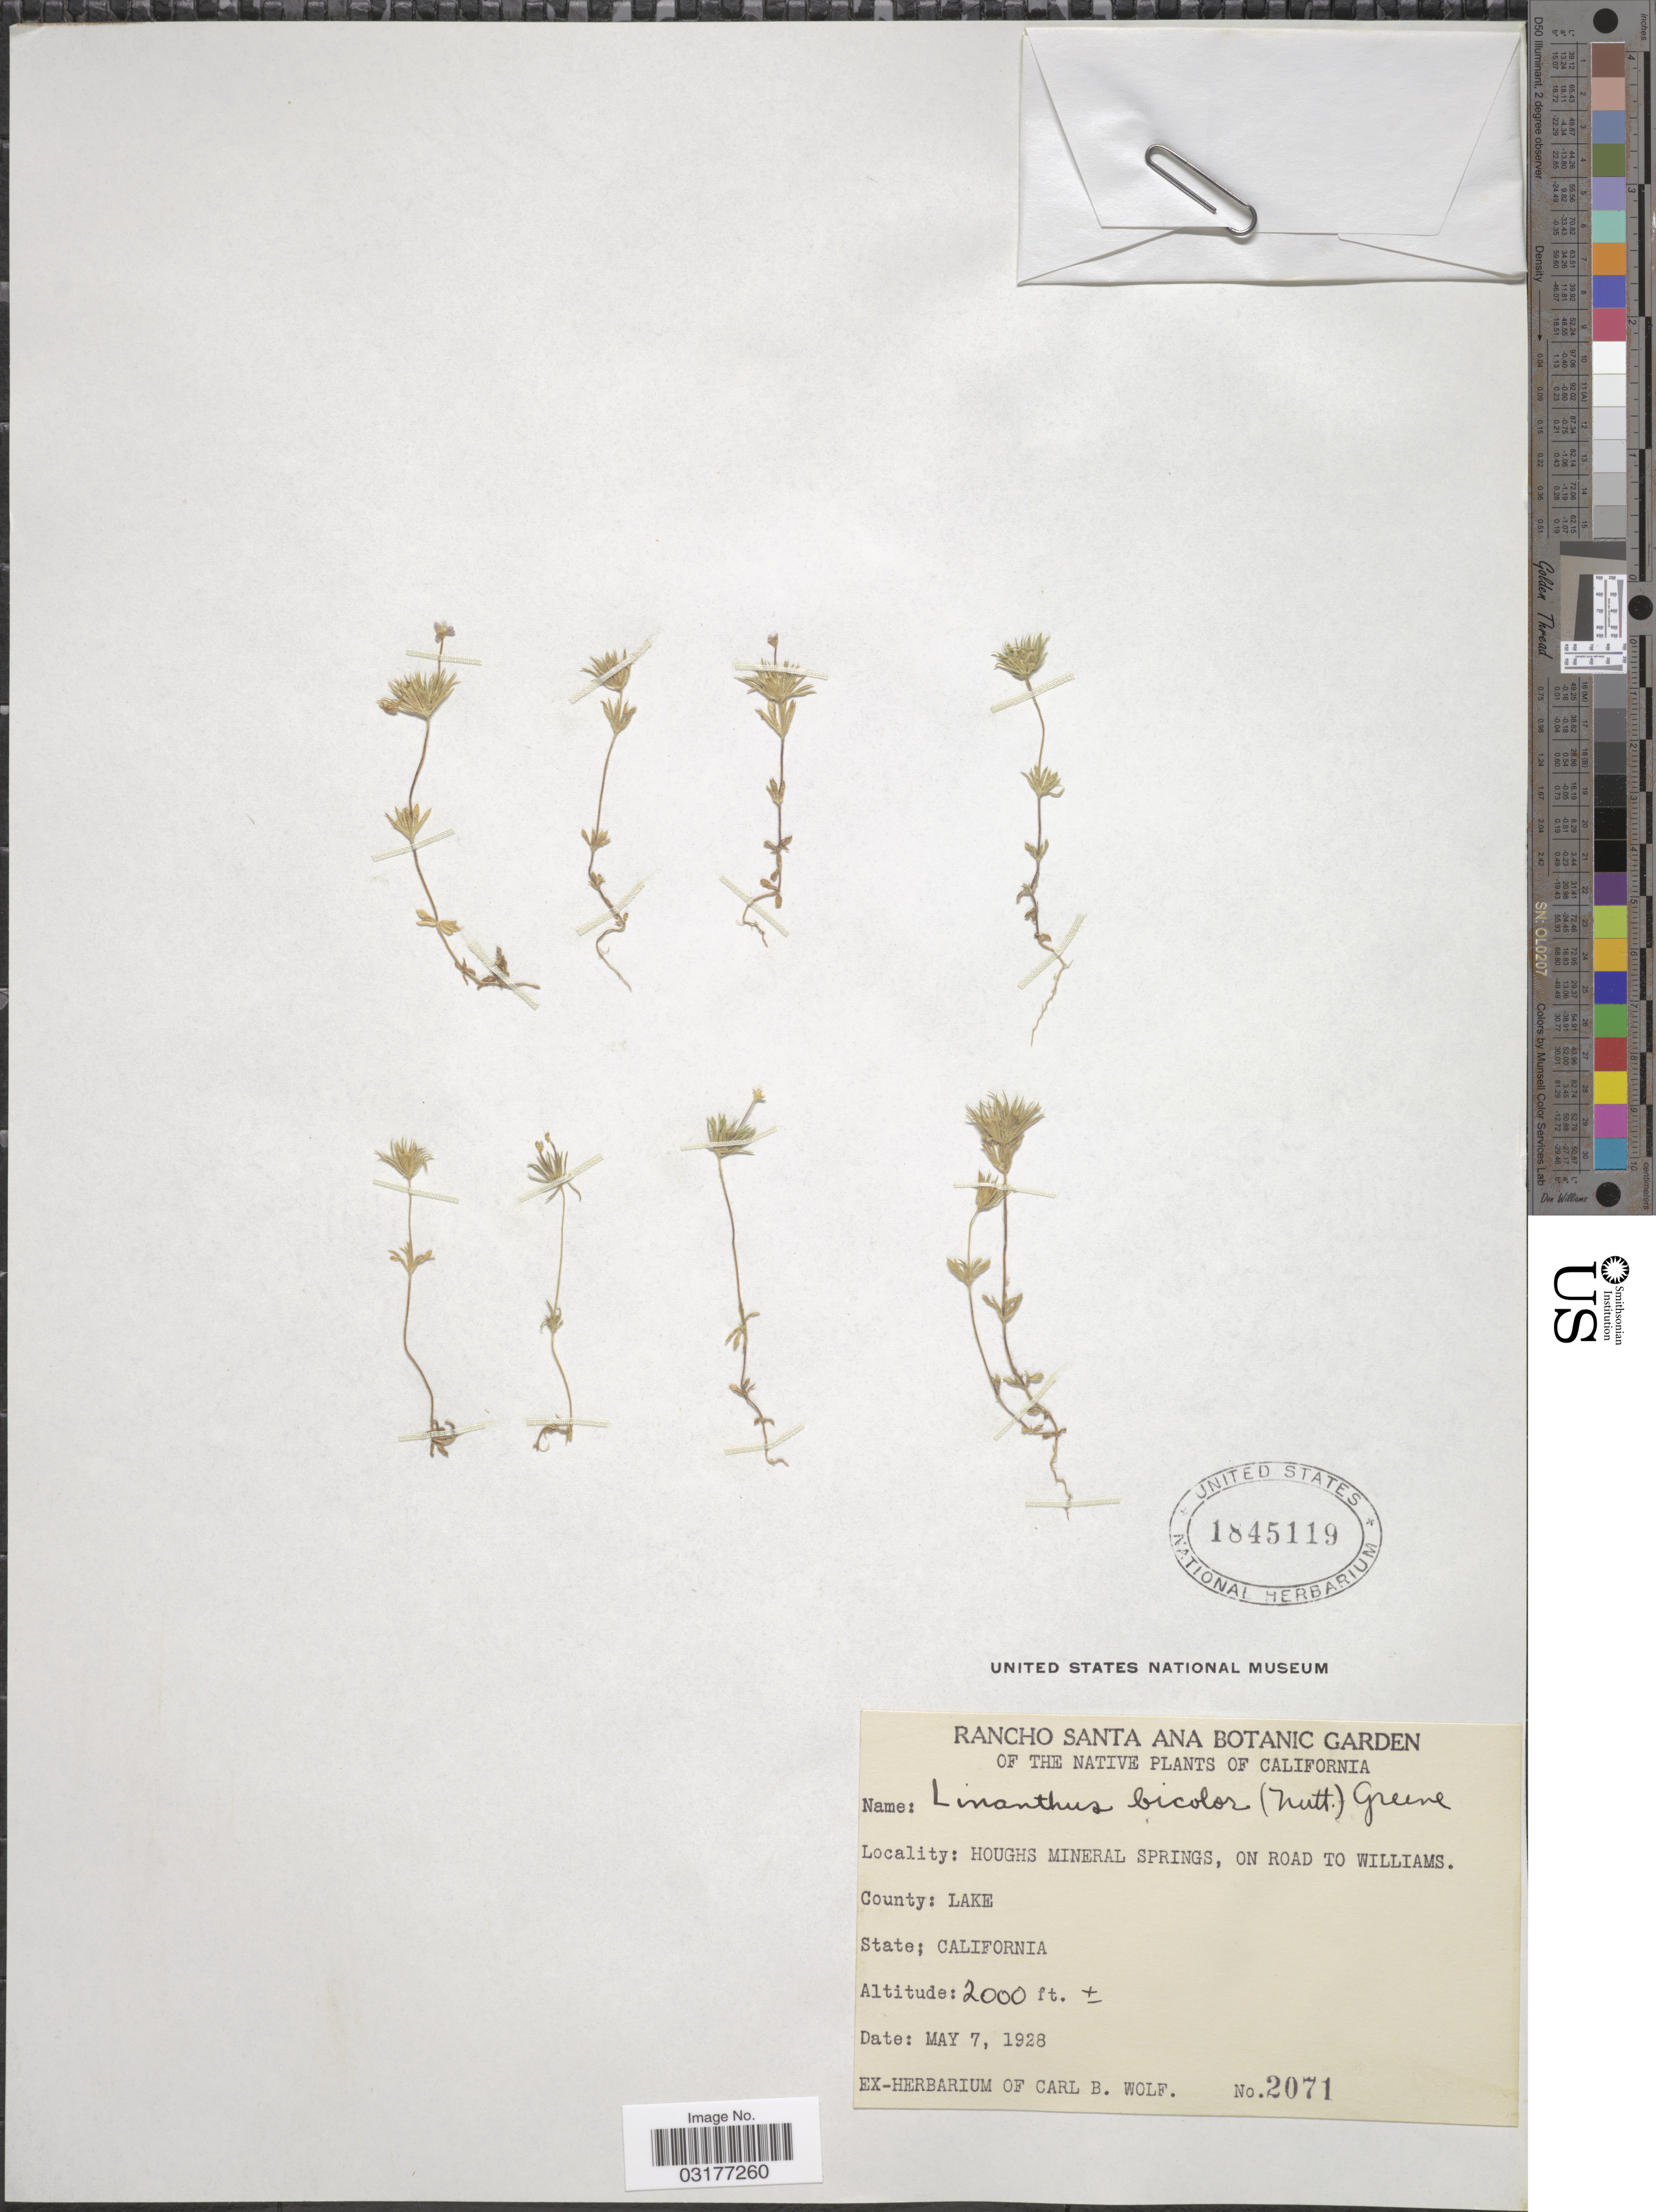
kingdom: Plantae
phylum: Tracheophyta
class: Magnoliopsida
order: Ericales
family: Polemoniaceae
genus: Leptosiphon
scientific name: Leptosiphon bicolor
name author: Nutt.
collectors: ex herb. Carl B. Wolf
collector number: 2071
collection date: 1928-05-07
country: United States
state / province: California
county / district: Lake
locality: Houghs Mineral Springs, on road to Williams. County: Lake.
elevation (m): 610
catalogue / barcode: US 1845119